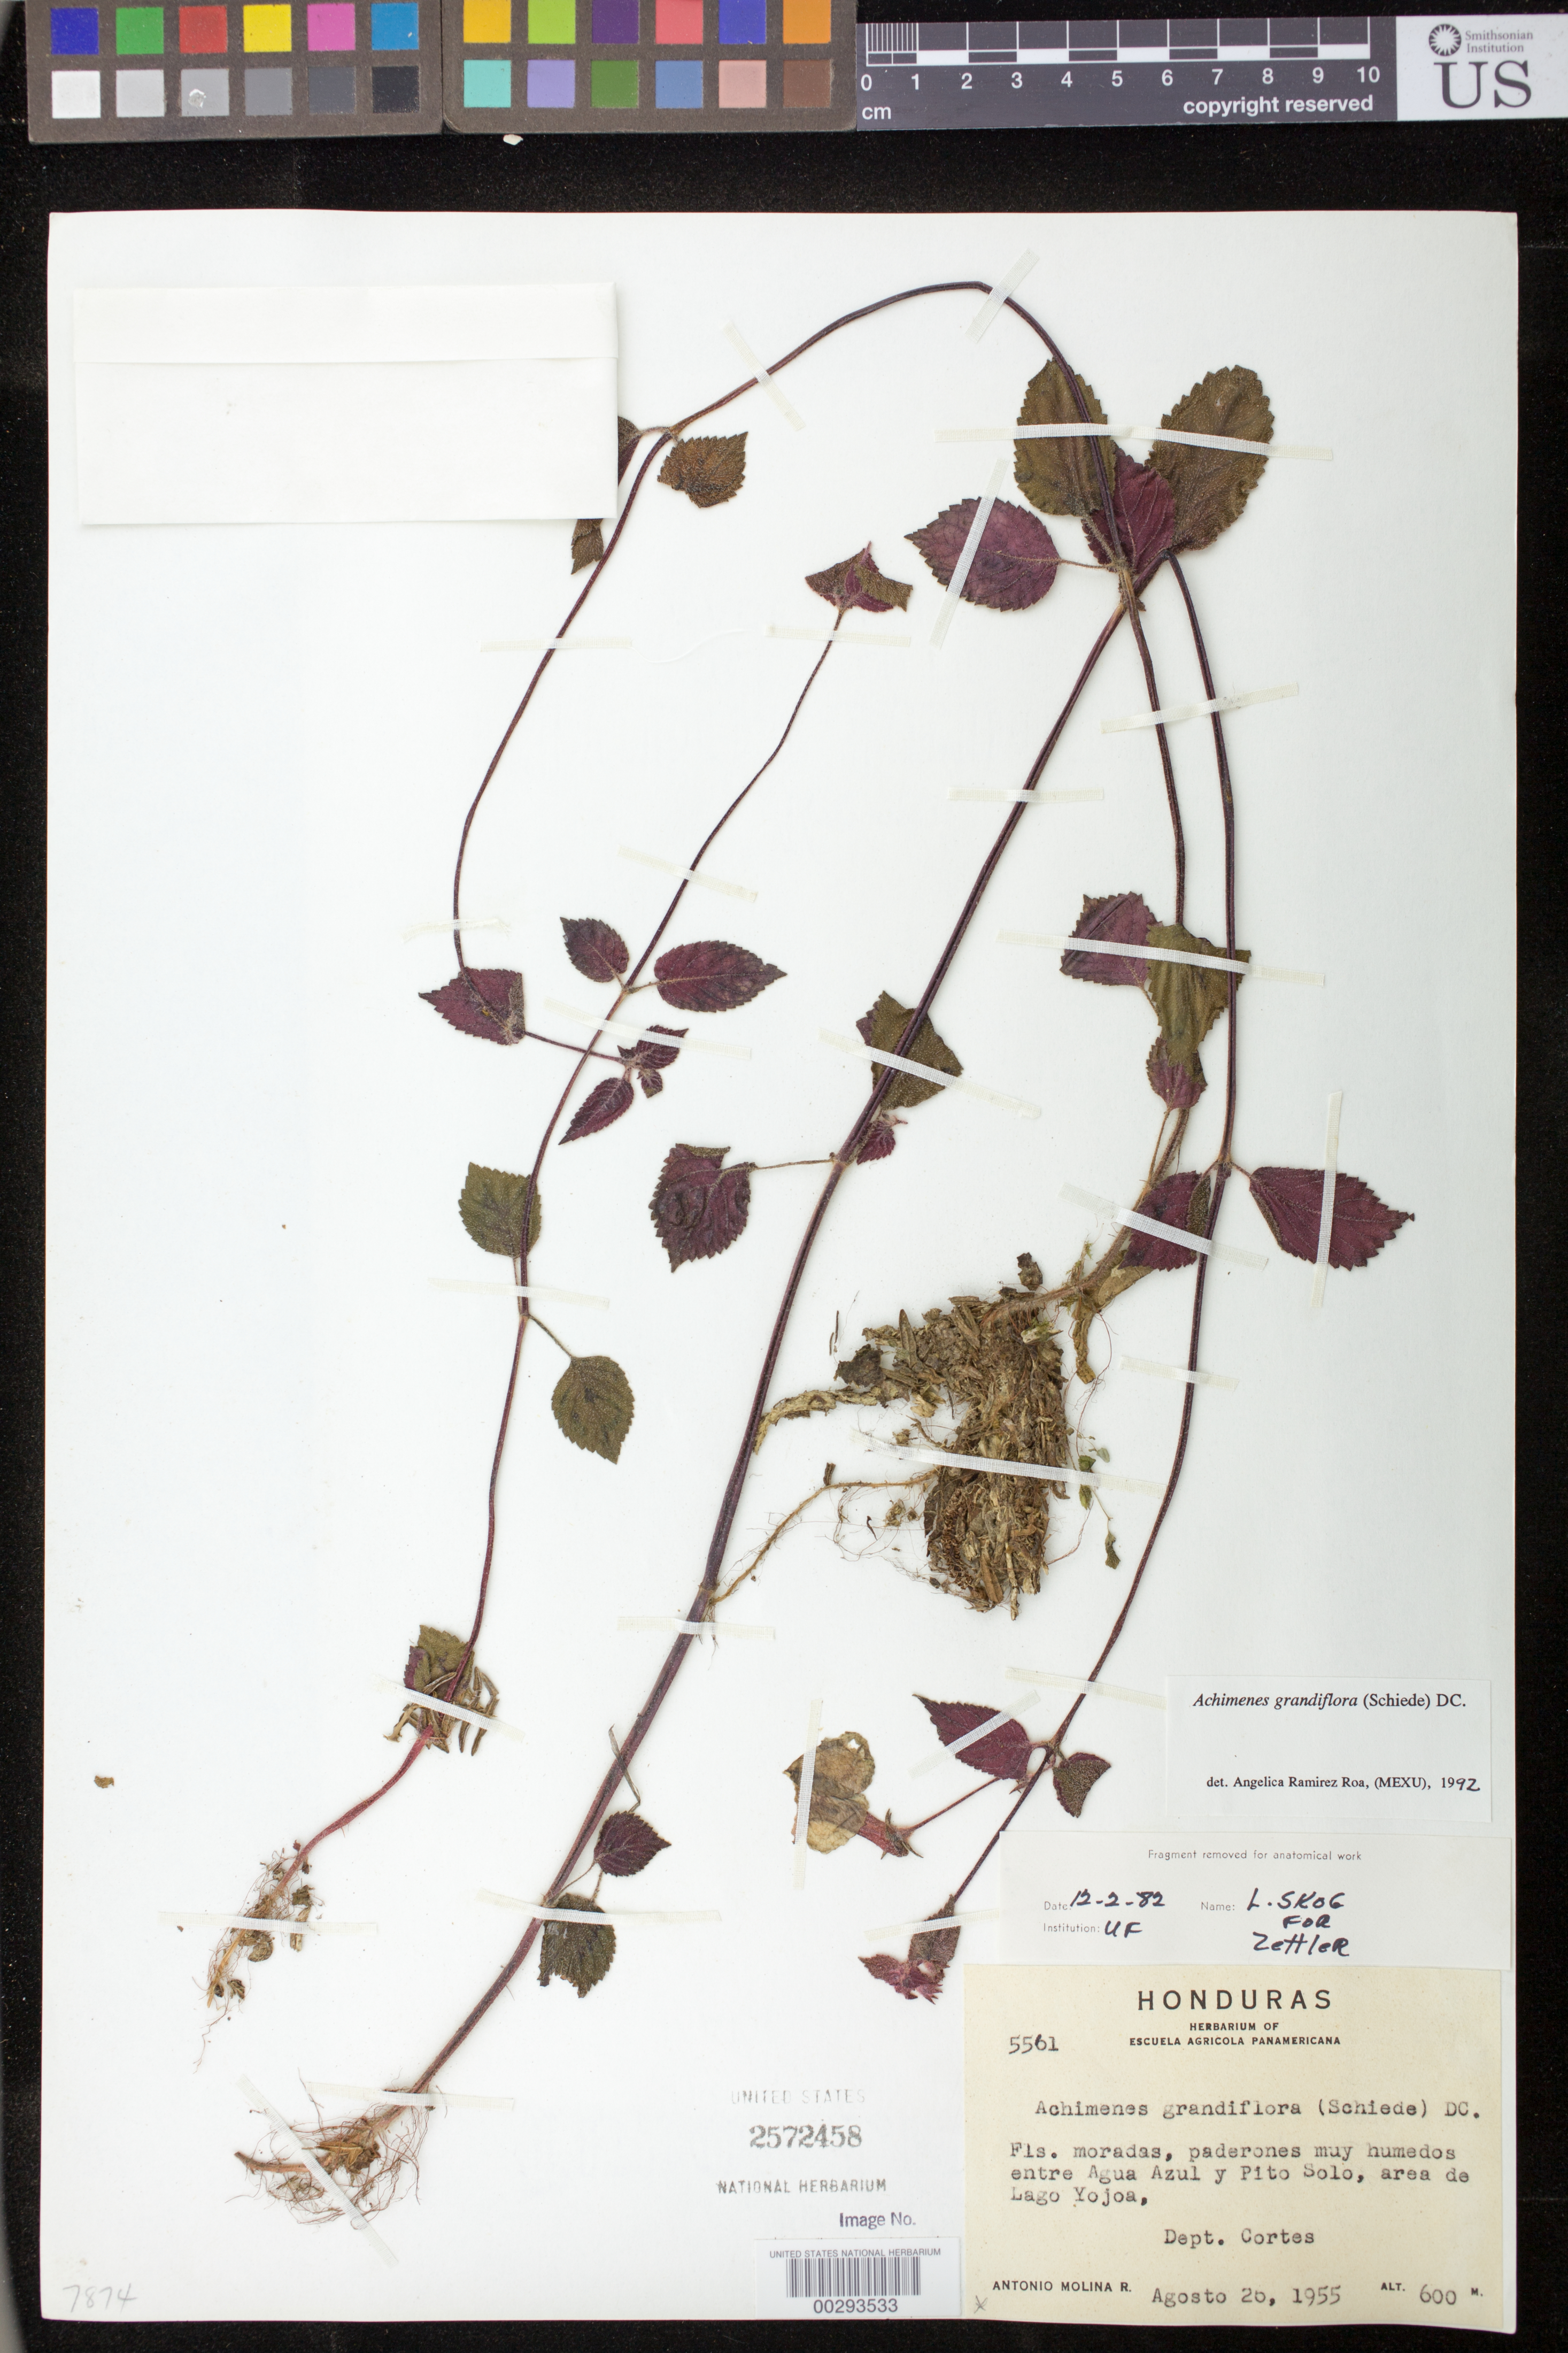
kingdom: Plantae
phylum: Tracheophyta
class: Magnoliopsida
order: Lamiales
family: Gesneriaceae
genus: Achimenes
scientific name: Achimenes grandiflora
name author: (Schiede) DC.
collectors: A. Molina R.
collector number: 5561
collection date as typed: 26 Aug 1955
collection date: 1955-08-26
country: Honduras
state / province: Cortés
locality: Between Agua Azul and Pito Solo, area of Lago Yojoa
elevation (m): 600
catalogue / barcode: US 2572458